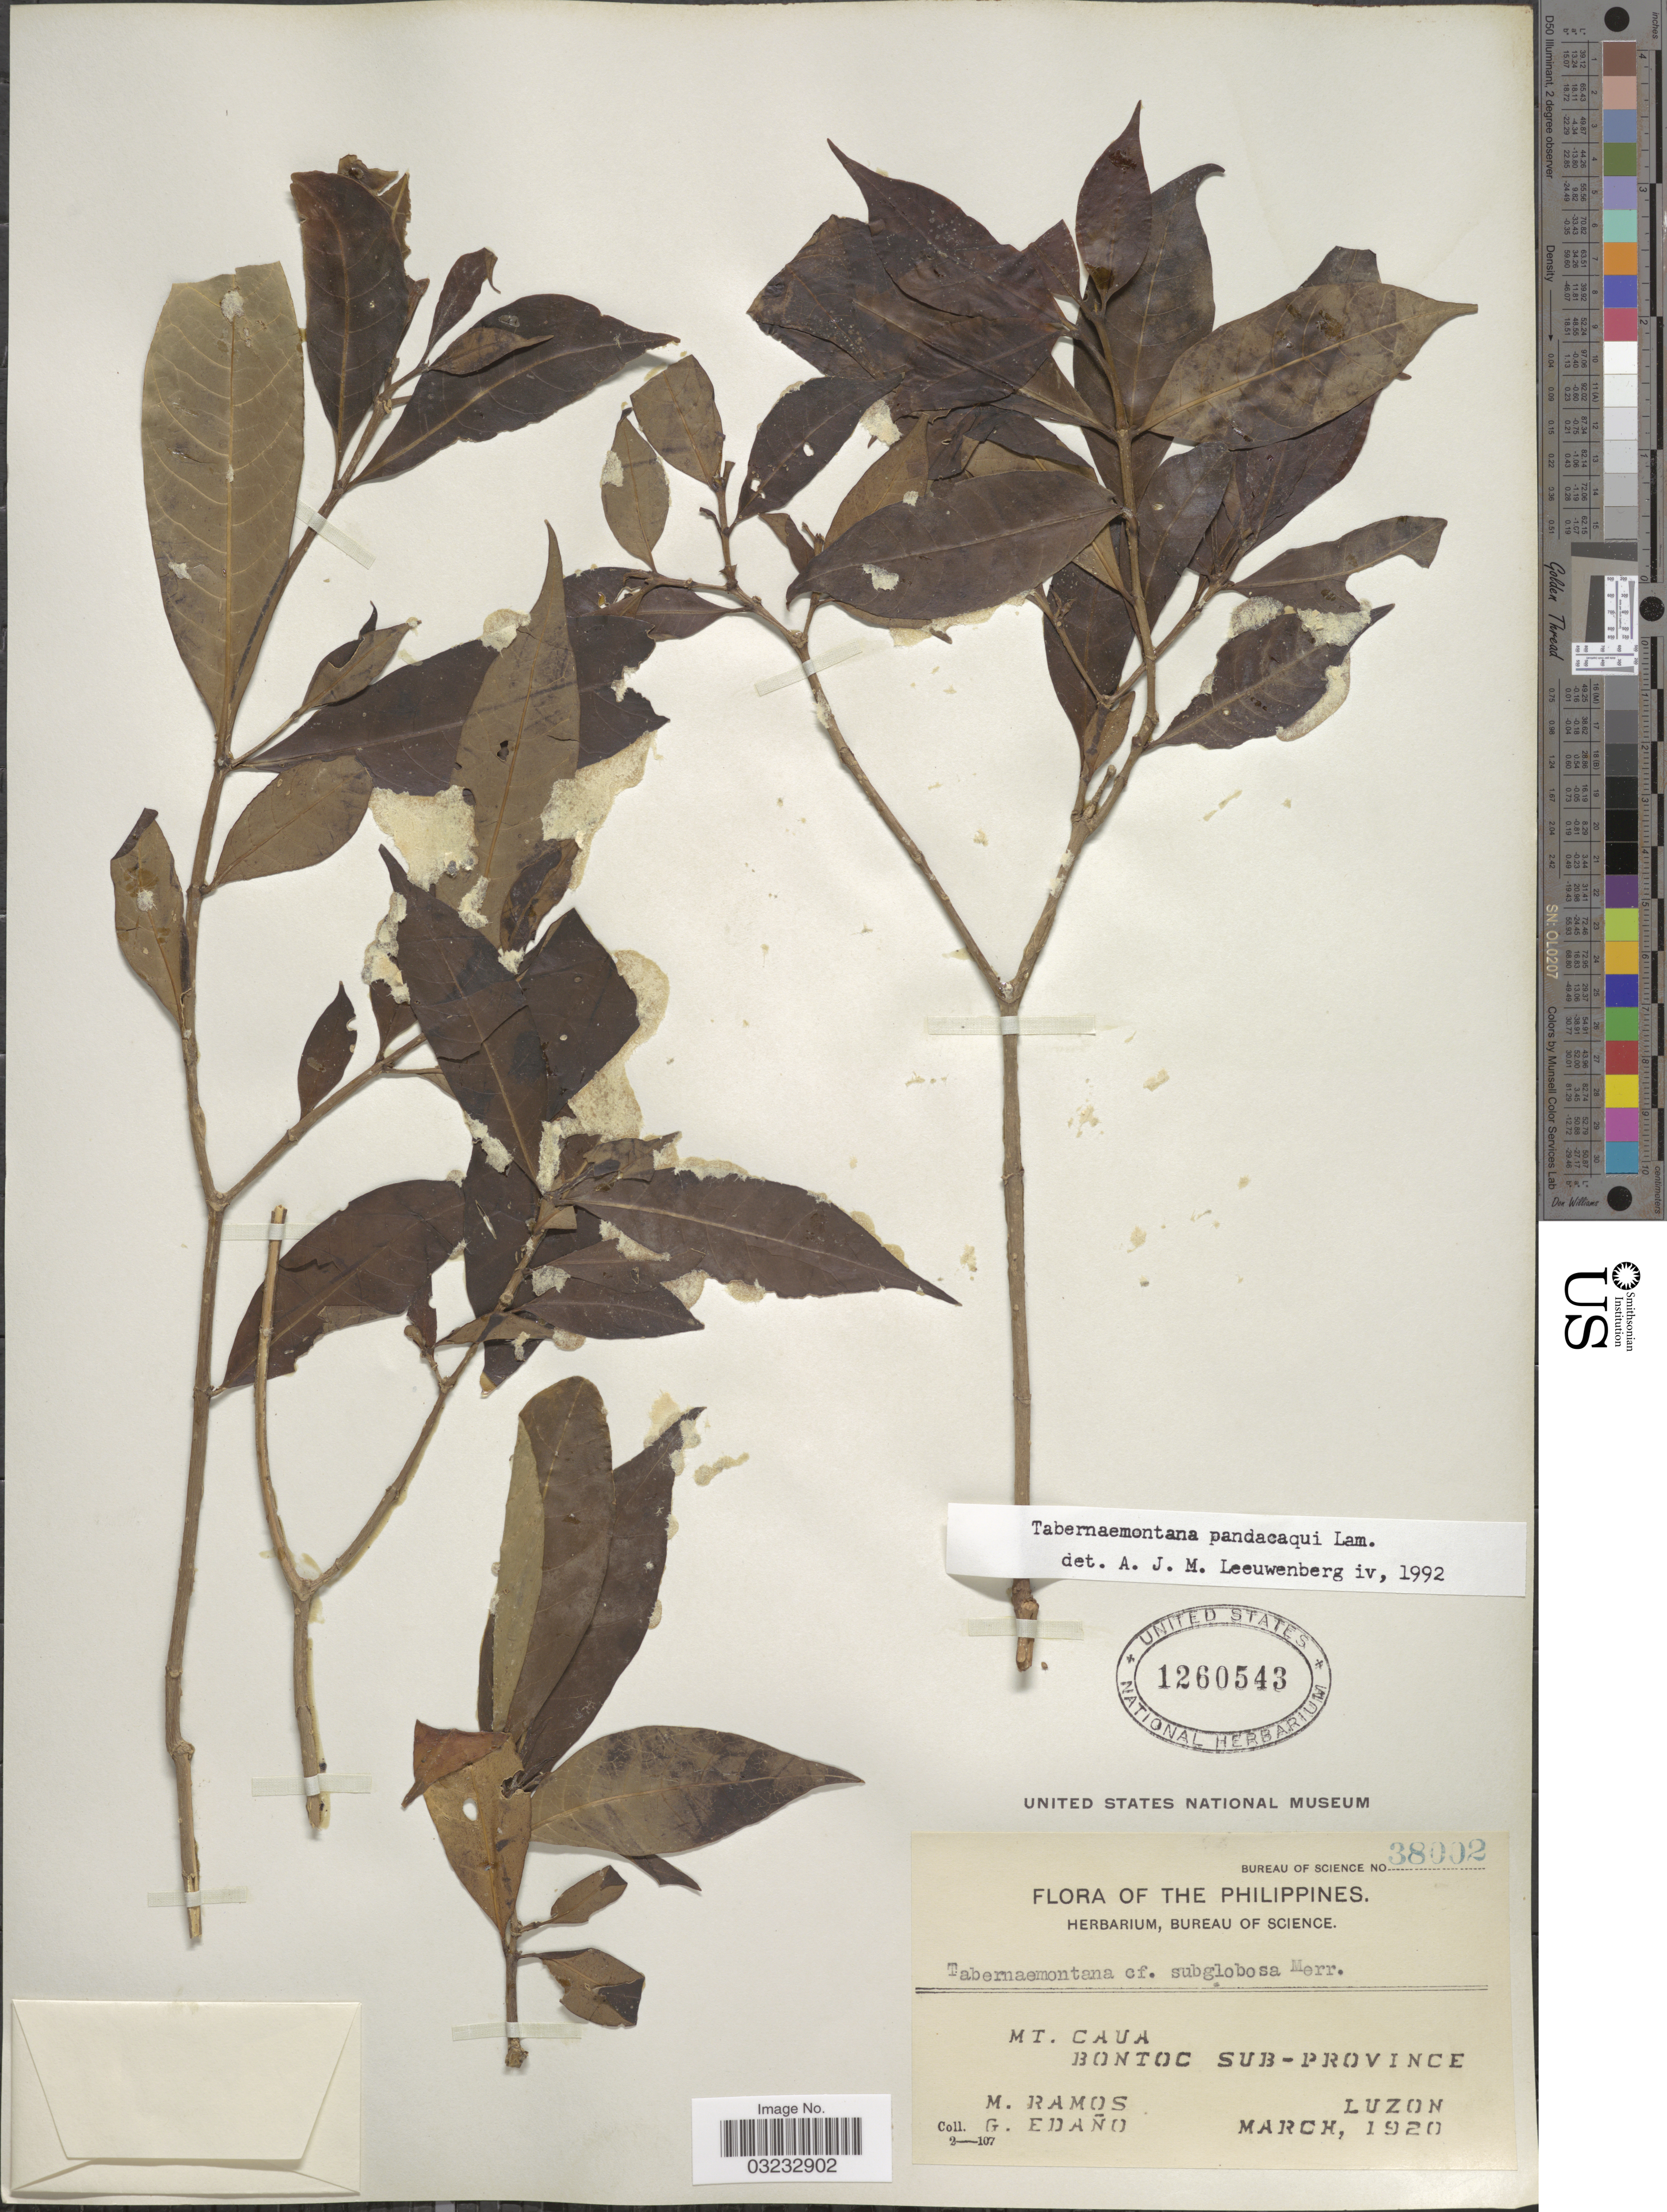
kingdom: Plantae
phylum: Tracheophyta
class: Magnoliopsida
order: Gentianales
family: Apocynaceae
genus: Tabernaemontana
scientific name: Tabernaemontana pandacaqui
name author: Poir.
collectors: M. Ramos & G. Edaño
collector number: Bureau of Science 38002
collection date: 1920-03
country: Philippines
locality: Mt. Caua, Bontoc Sub-Province, Luzon.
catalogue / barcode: US 1260543